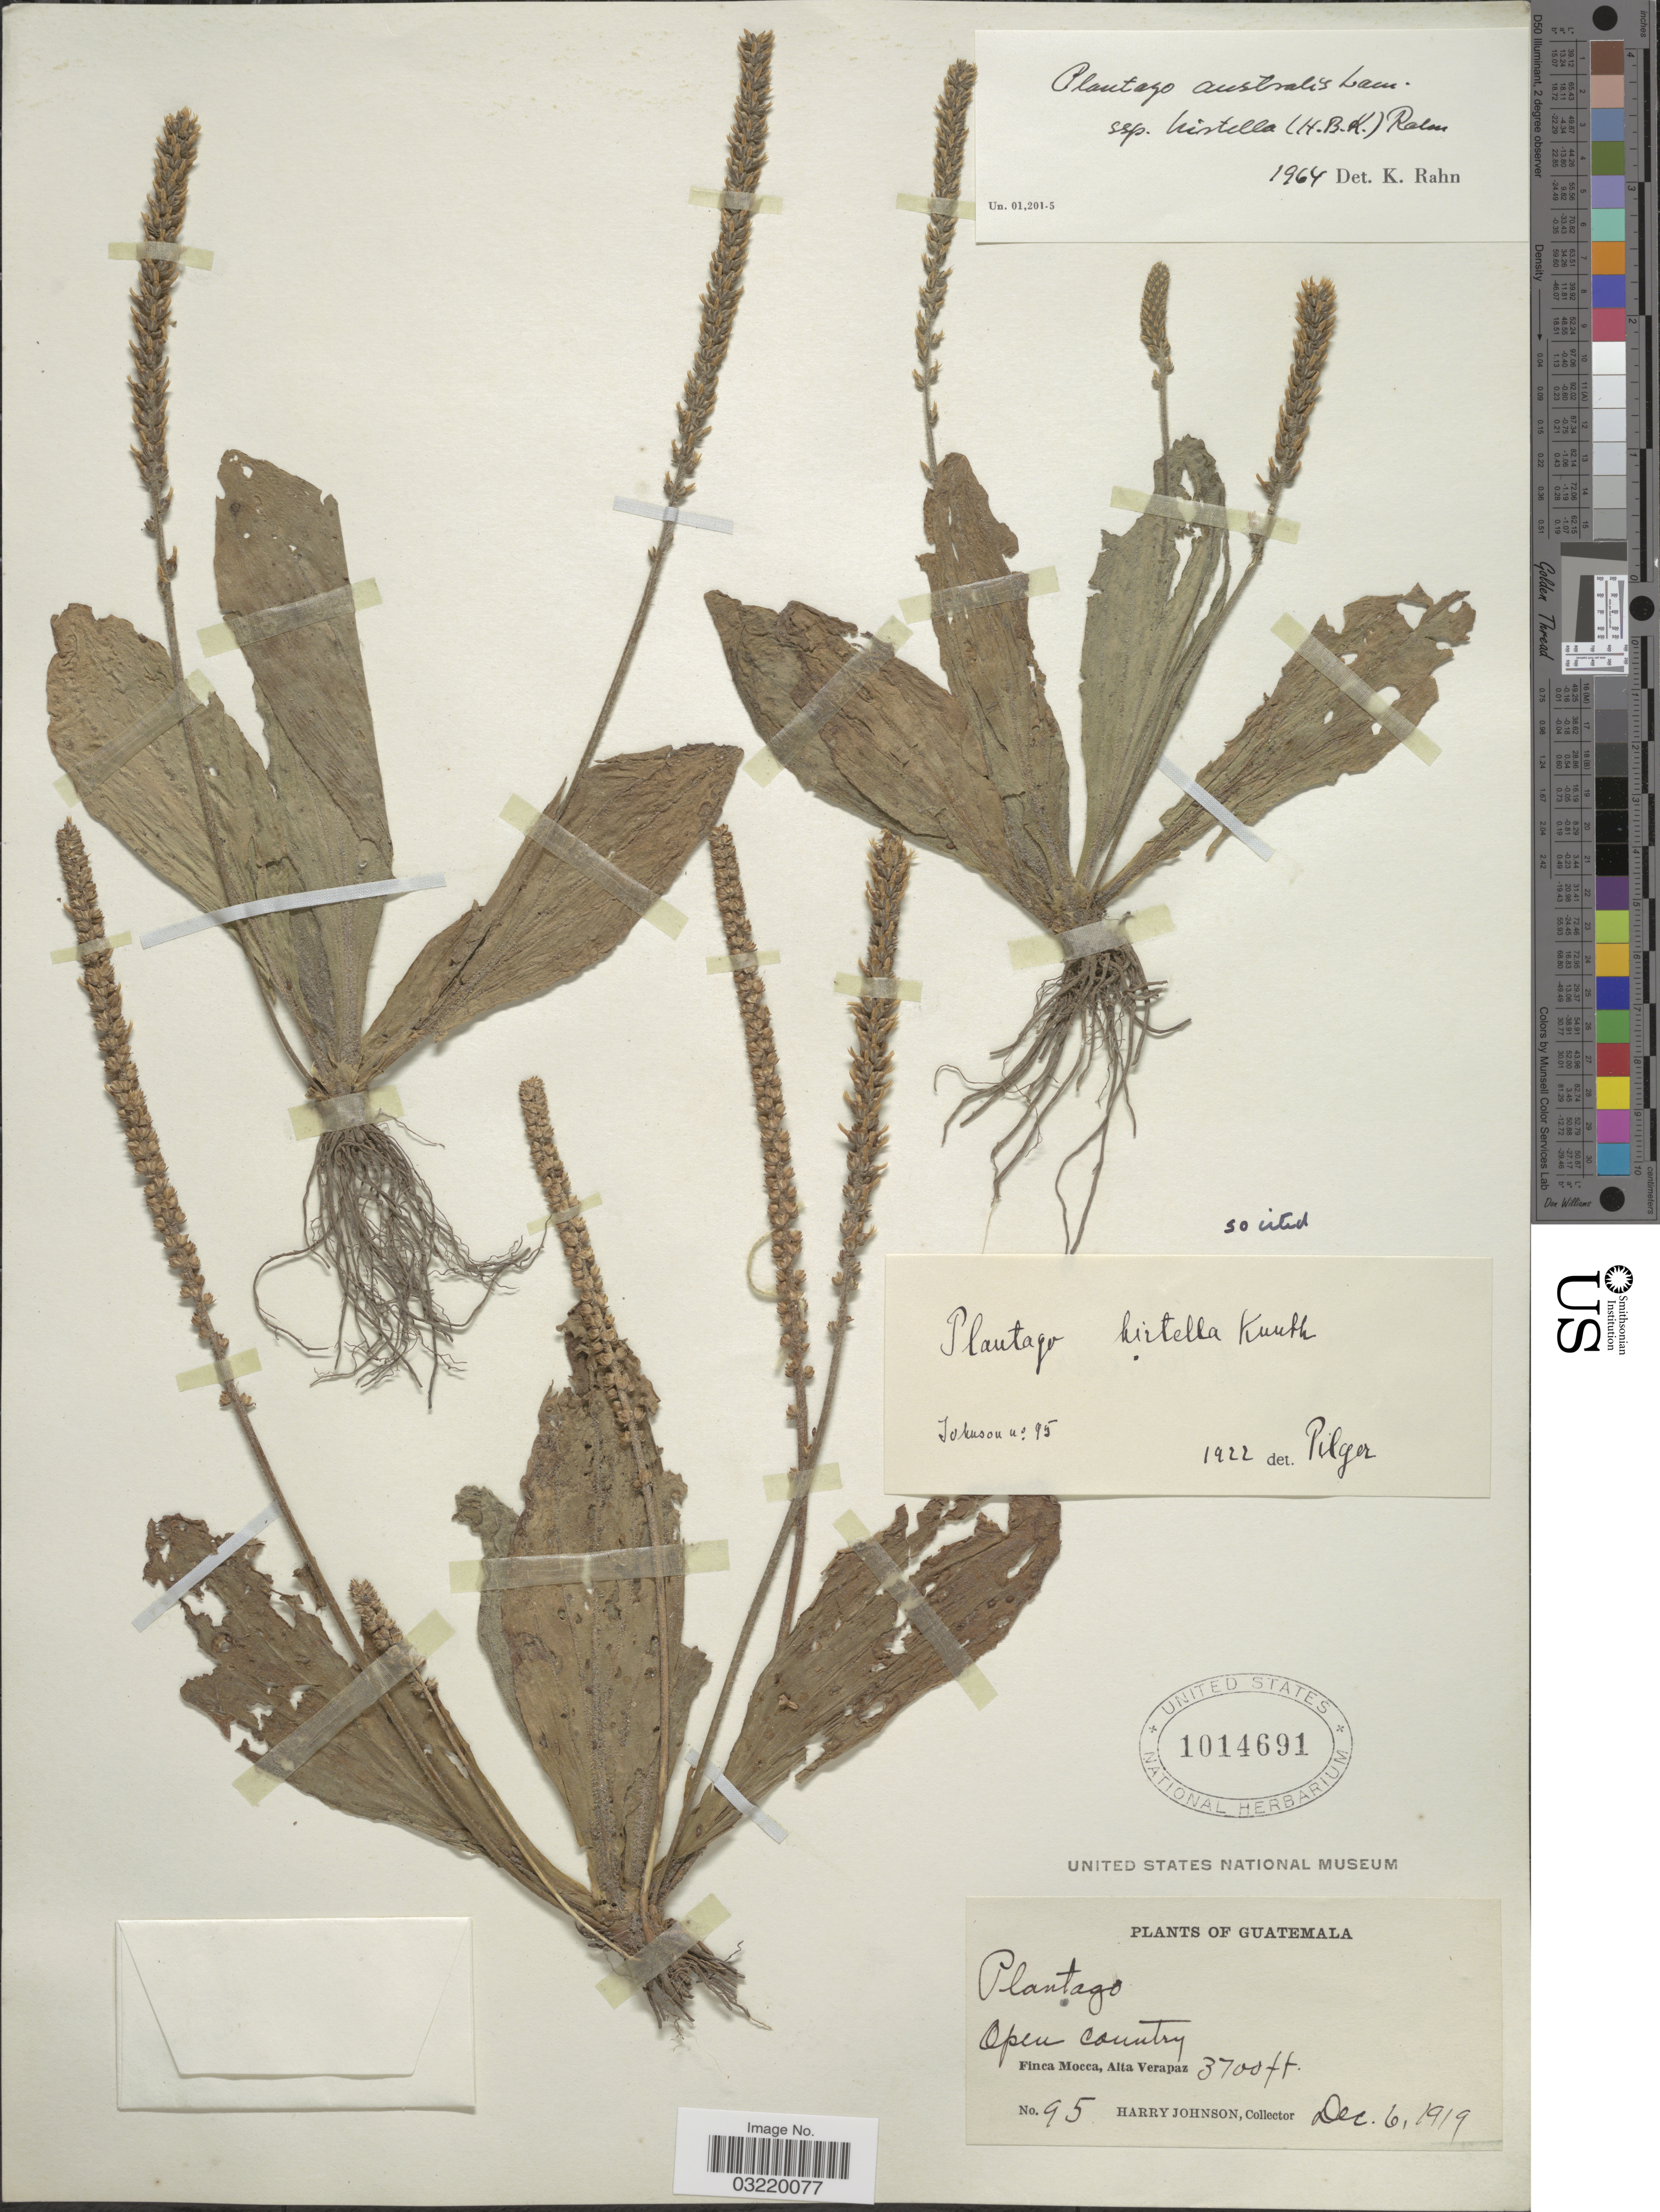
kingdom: Plantae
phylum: Tracheophyta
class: Magnoliopsida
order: Lamiales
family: Plantaginaceae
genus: Plantago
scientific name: Plantago australis subsp. hirtella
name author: (Kunth) Rahn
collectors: H. Johnson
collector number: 95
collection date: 1919-12-06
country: Guatemala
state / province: Alta Verapaz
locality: Open country. Finca Mocca.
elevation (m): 1128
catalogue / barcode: US 1014691